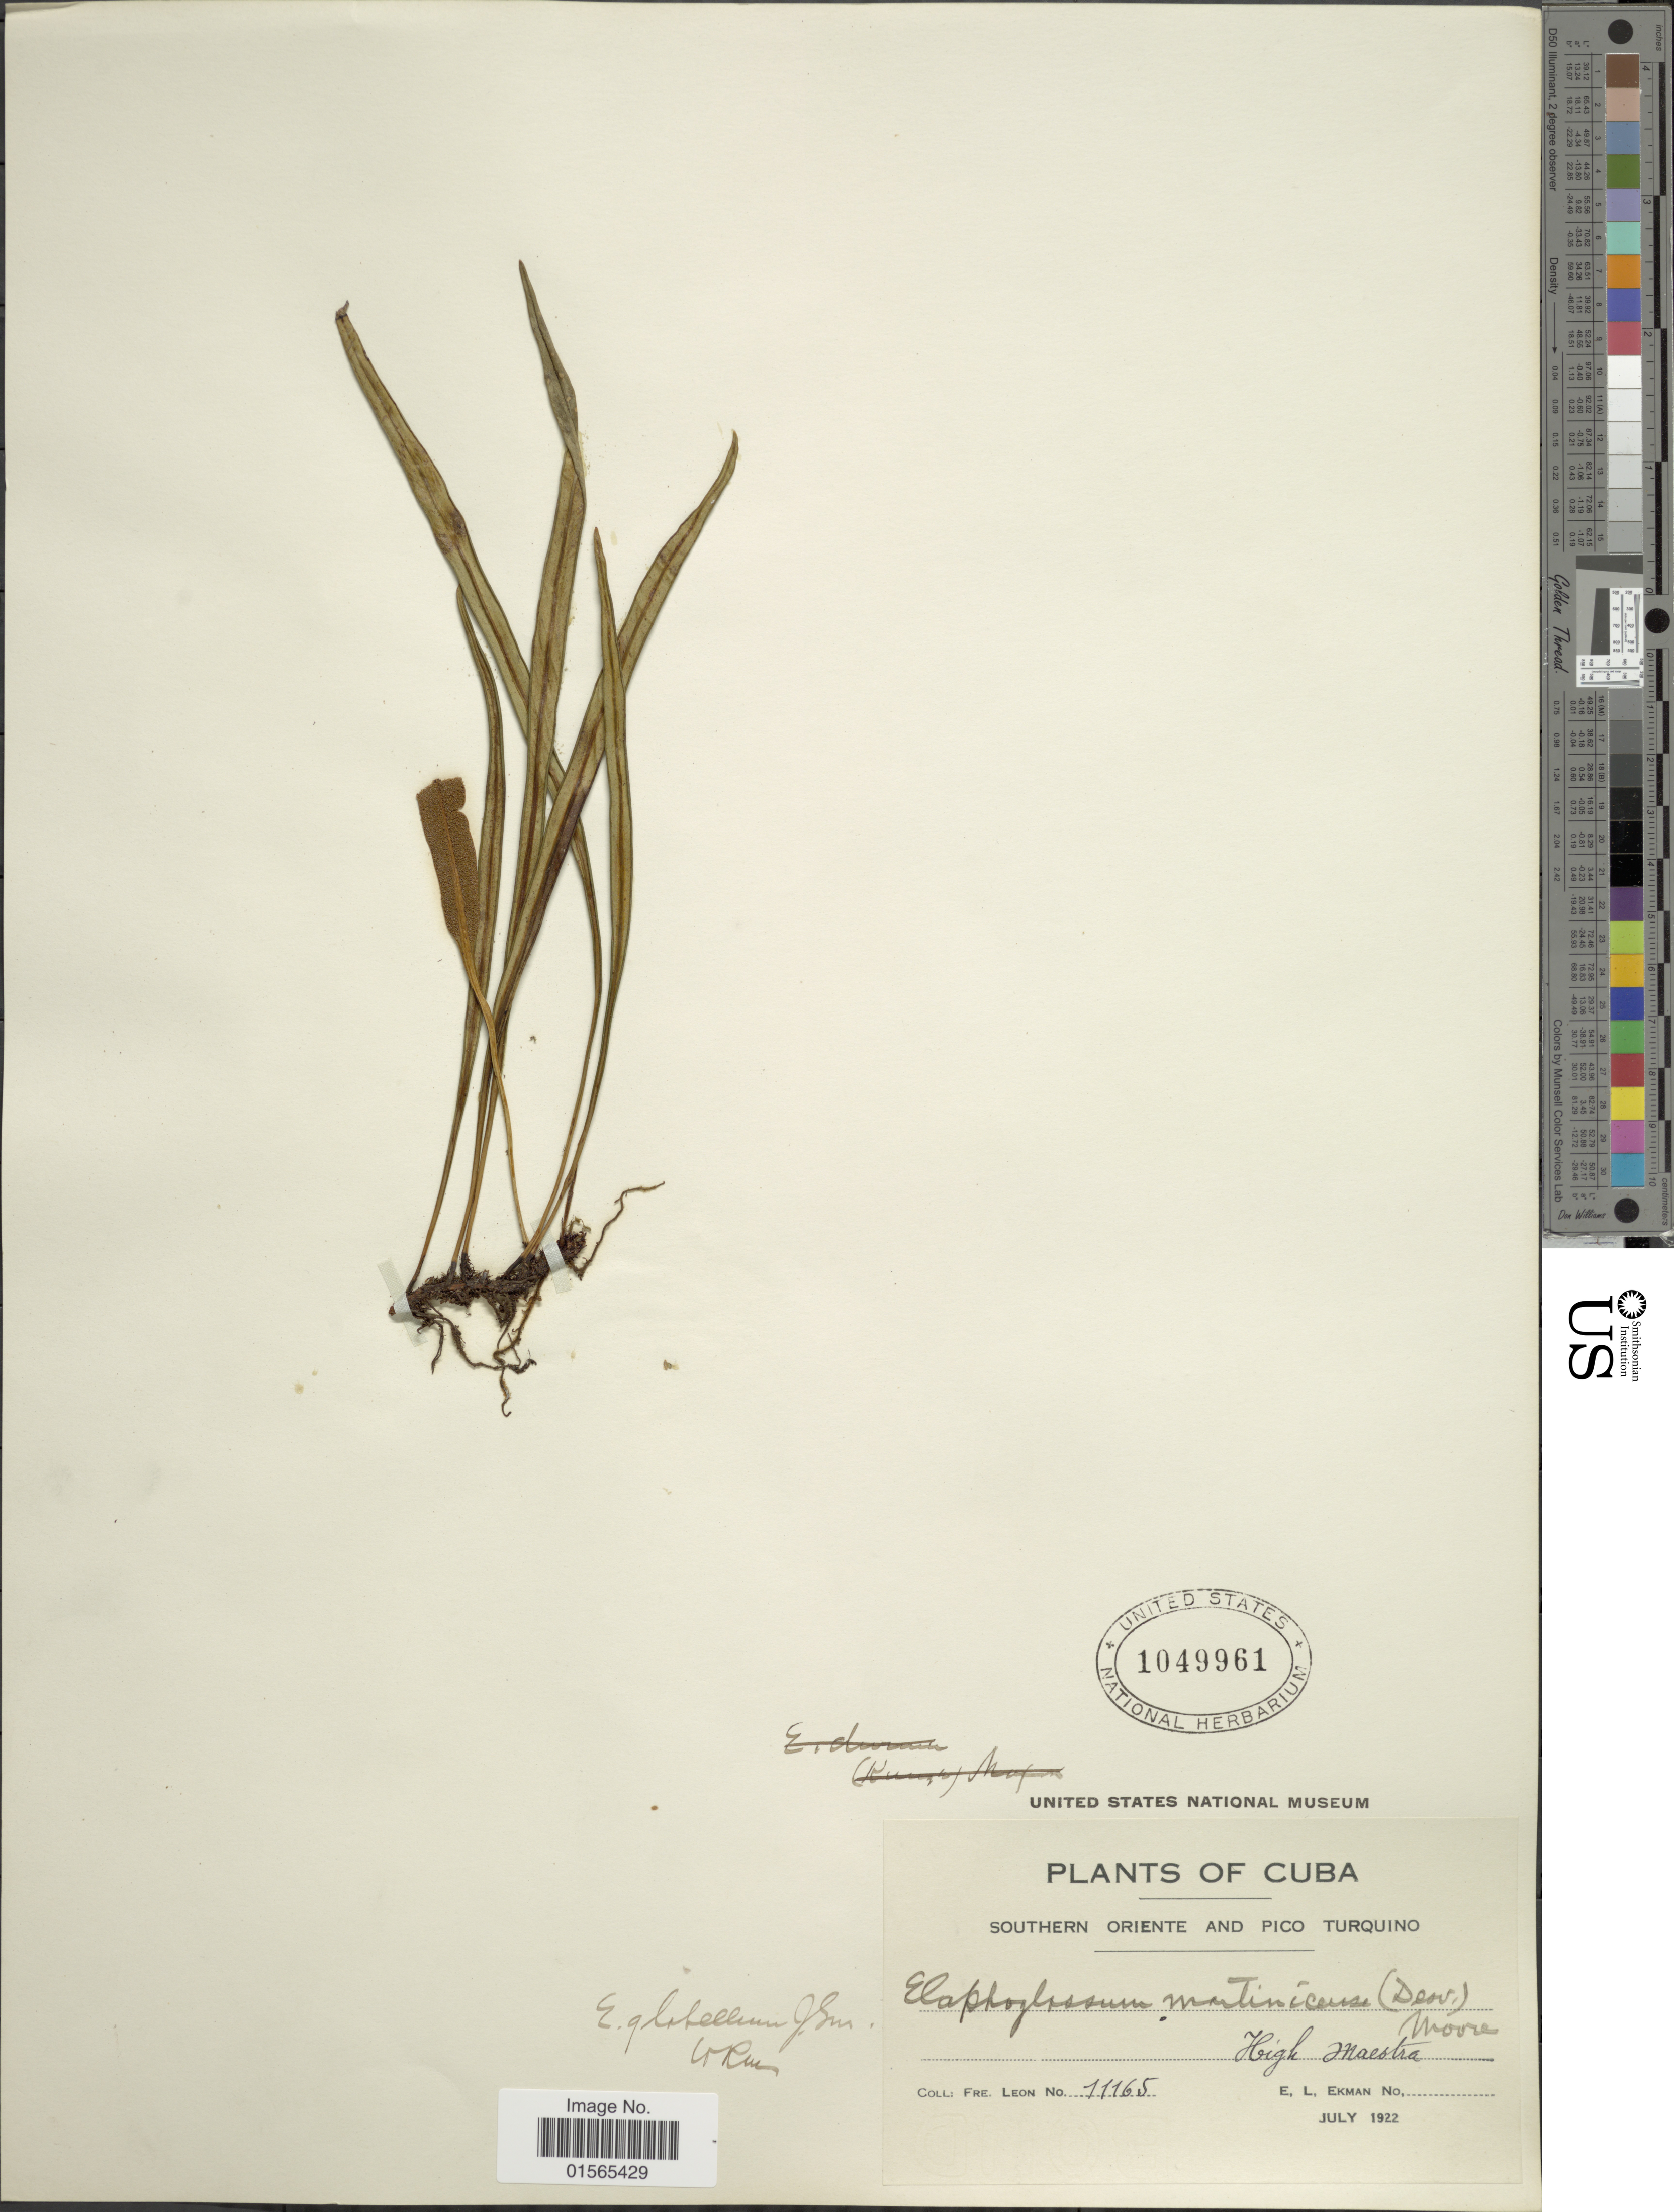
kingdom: Plantae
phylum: Tracheophyta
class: Polypodiopsida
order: Polypodiales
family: Dryopteridaceae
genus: Elaphoglossum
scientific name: Elaphoglossum glabellum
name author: J. Sm.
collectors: Bro. León & E. L. Ekman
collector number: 11165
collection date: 1922-07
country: Cuba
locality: Southern Oriente and Pico Turquino, High Maestra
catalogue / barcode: US 1049961